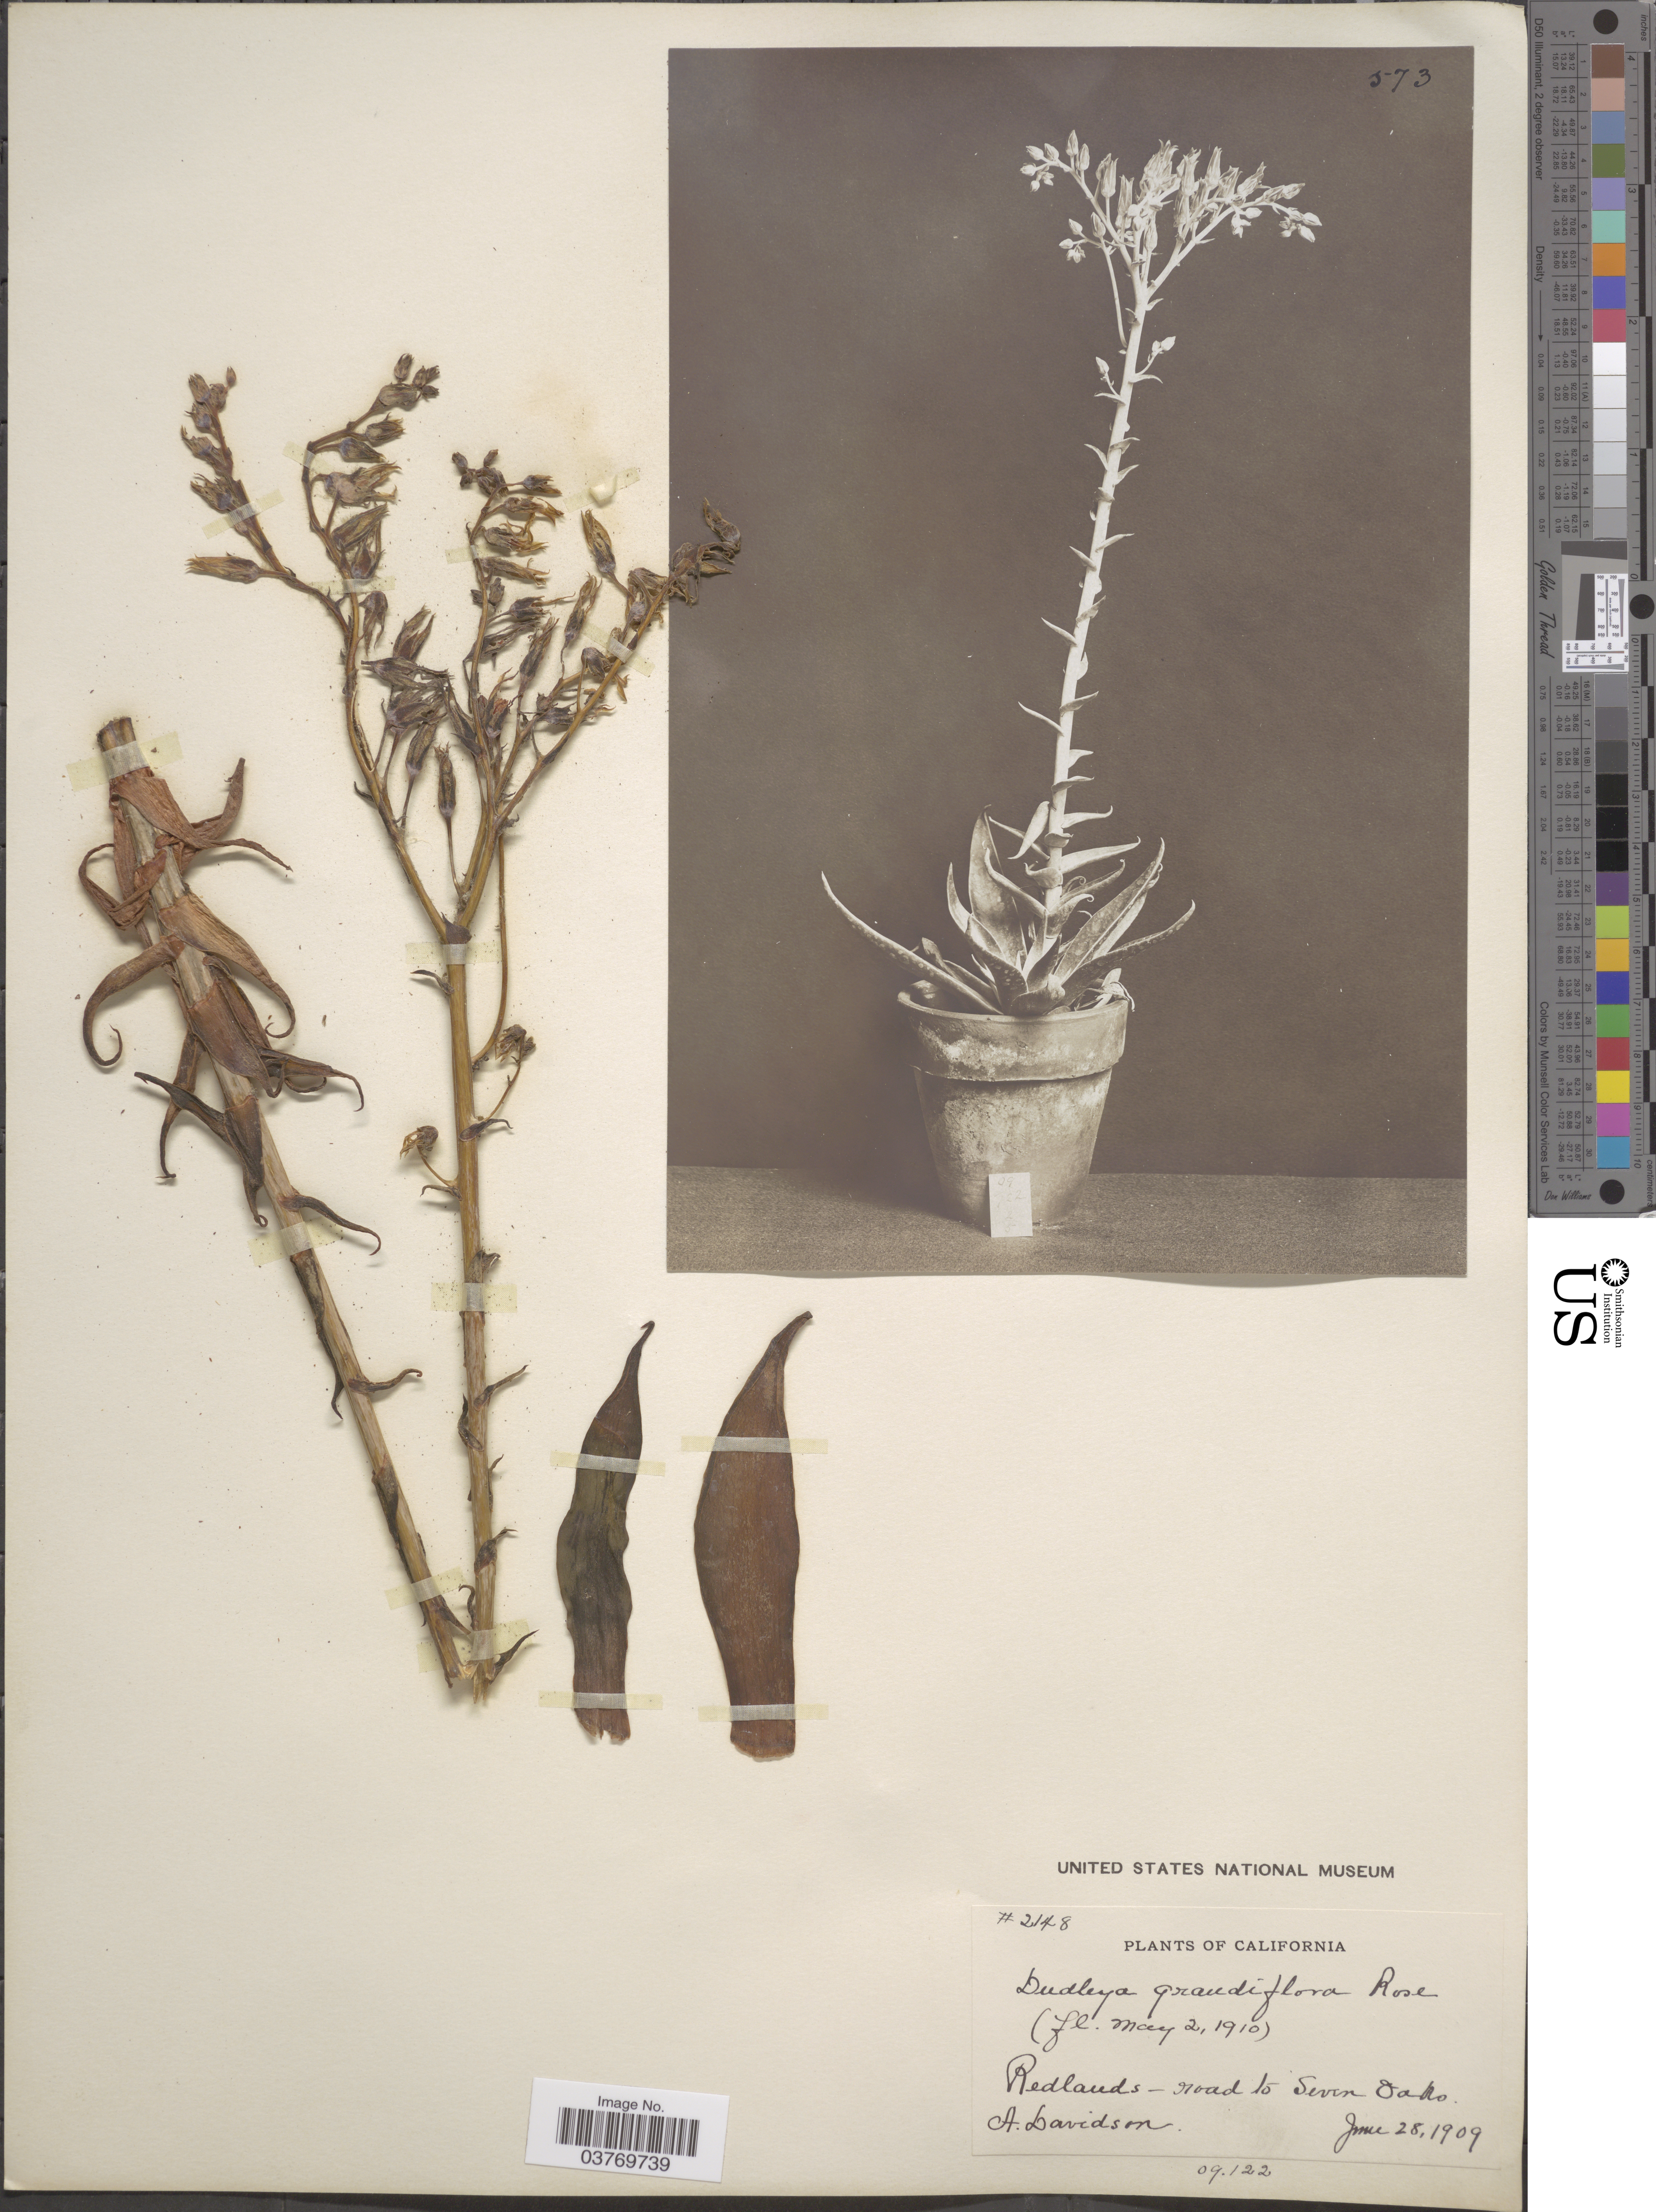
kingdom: Plantae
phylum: Tracheophyta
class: Magnoliopsida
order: Saxifragales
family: Crassulaceae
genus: Dudleya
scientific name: Dudleya grandiflora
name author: Rose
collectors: A. Davidson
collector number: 2148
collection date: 1909-06-28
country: United States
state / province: California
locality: Redlands - road to Seven Oaks.